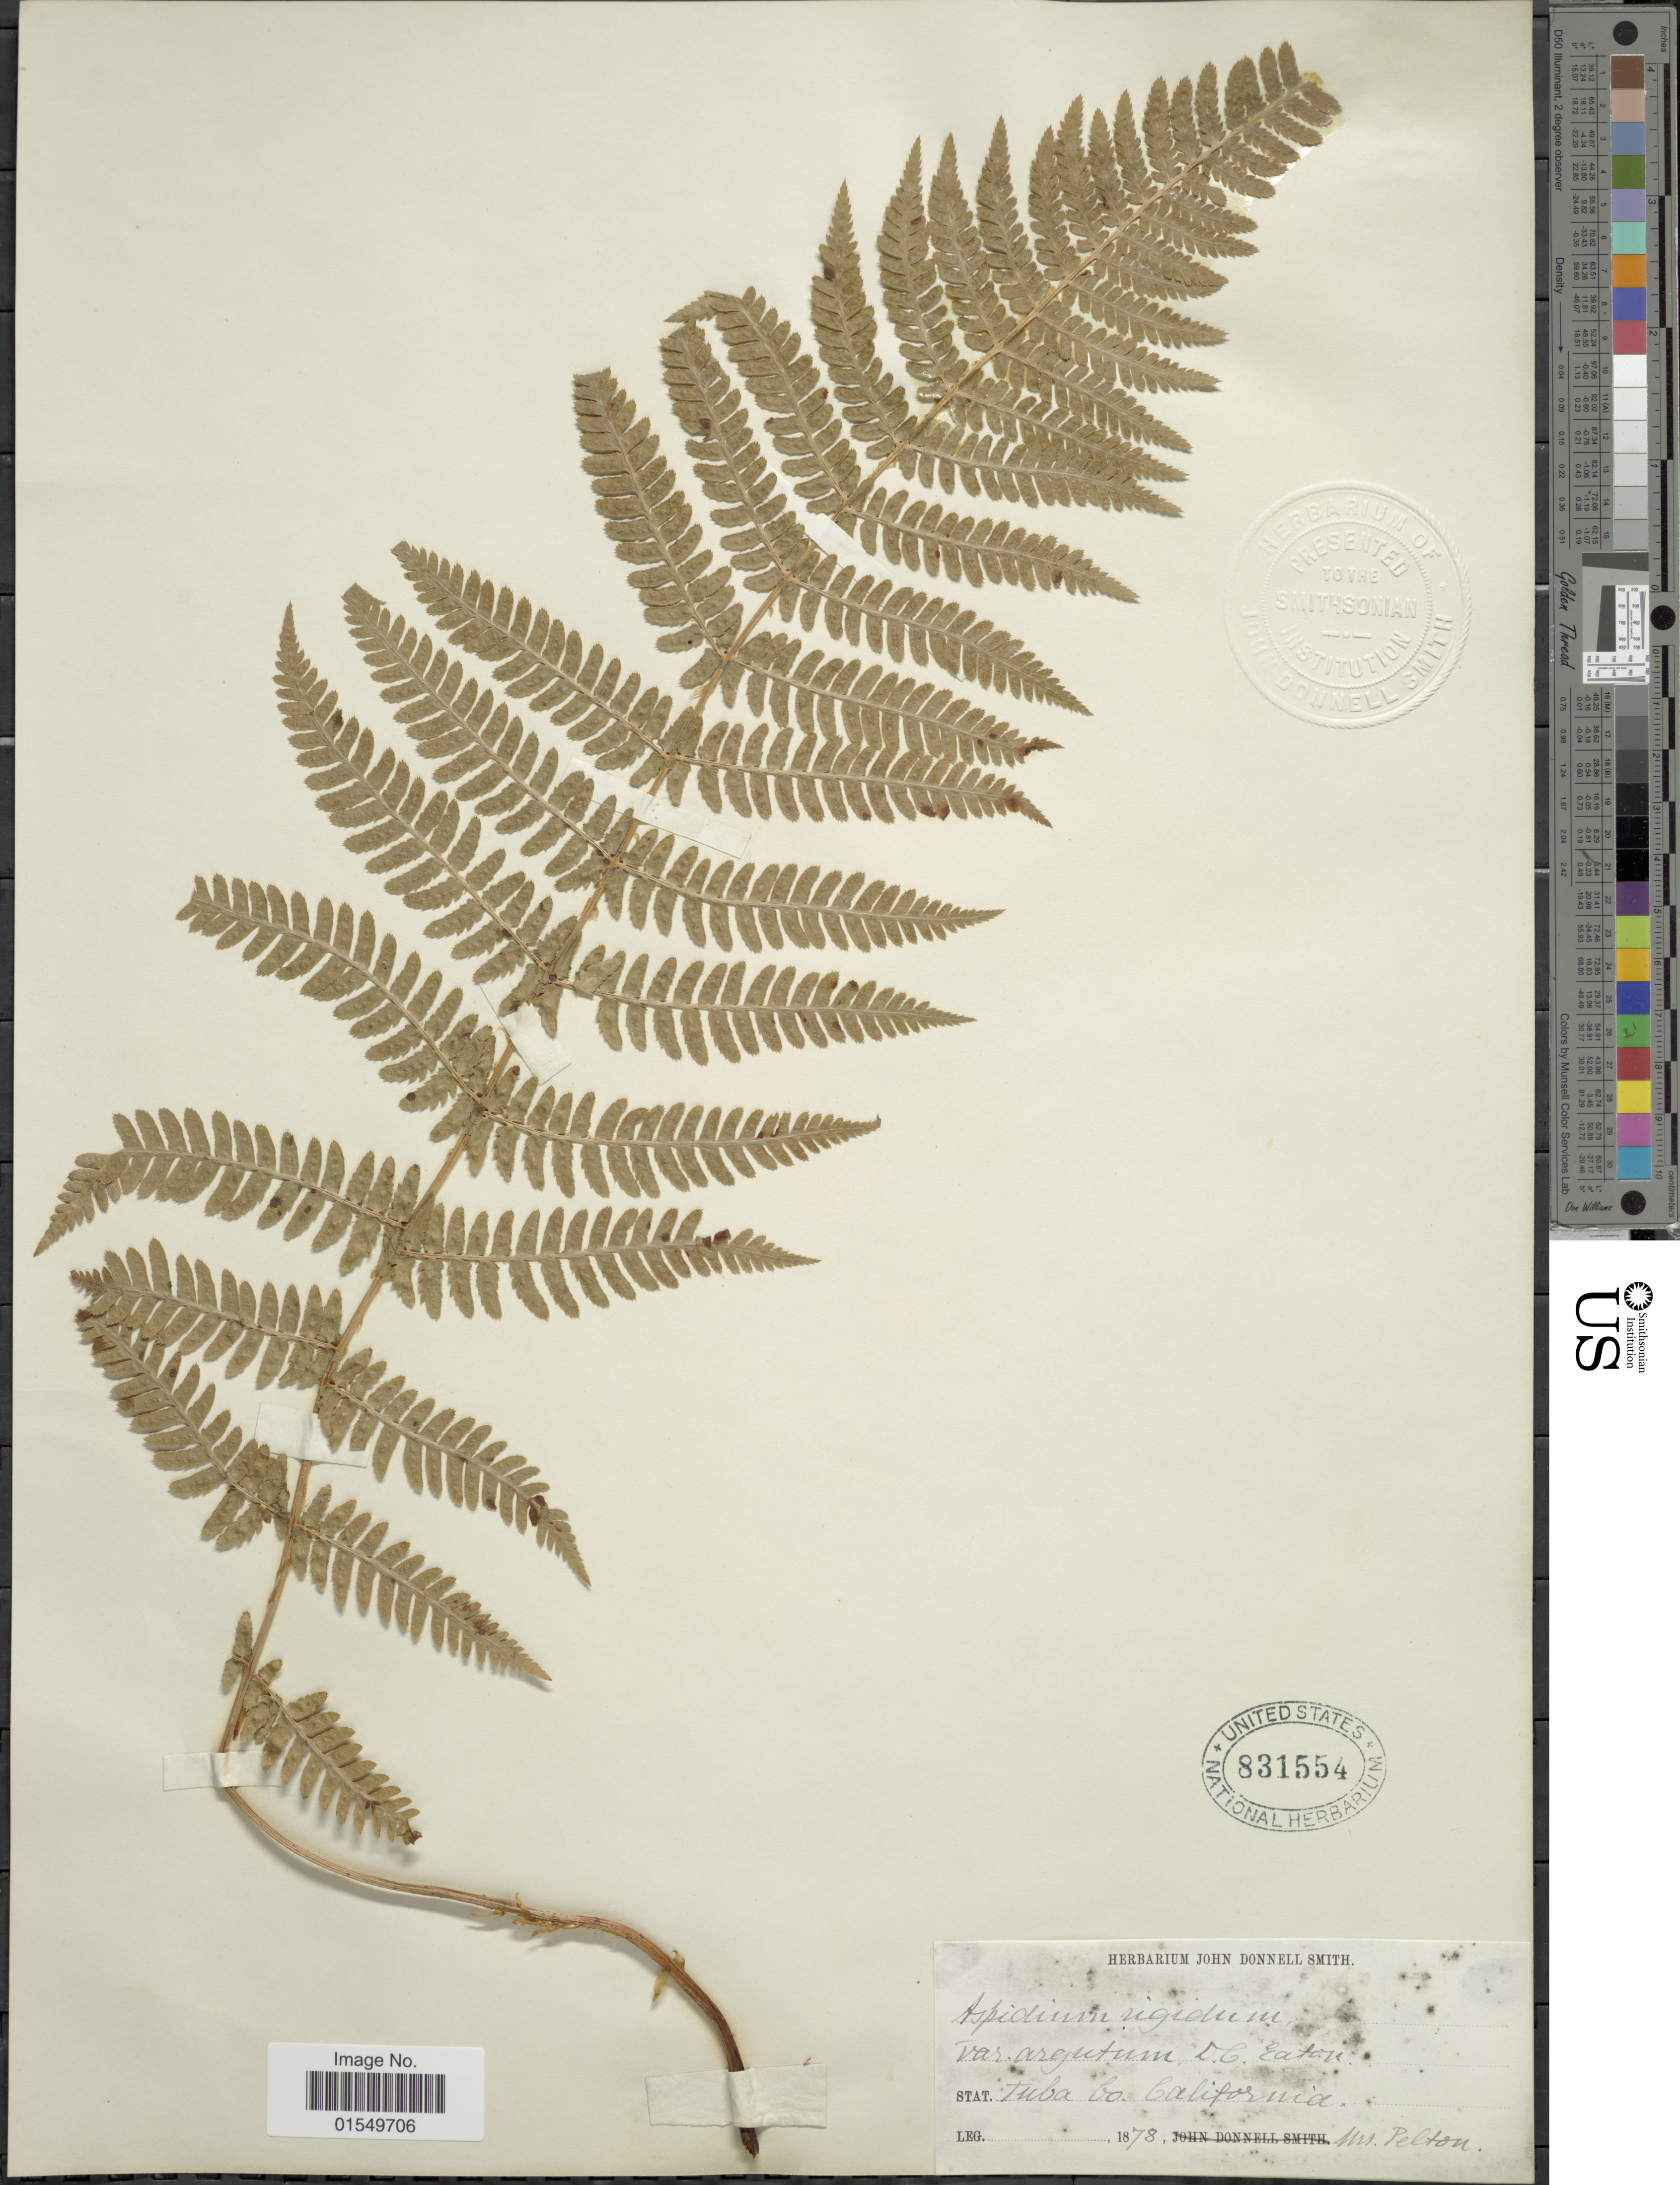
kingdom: Plantae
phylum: Tracheophyta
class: Polypodiopsida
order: Polypodiales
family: Dryopteridaceae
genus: Dryopteris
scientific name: Dryopteris arguta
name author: (Kaulf.) Maxon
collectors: E. Pelton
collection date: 1878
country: United States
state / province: California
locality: Tuba Co., California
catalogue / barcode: US 831554